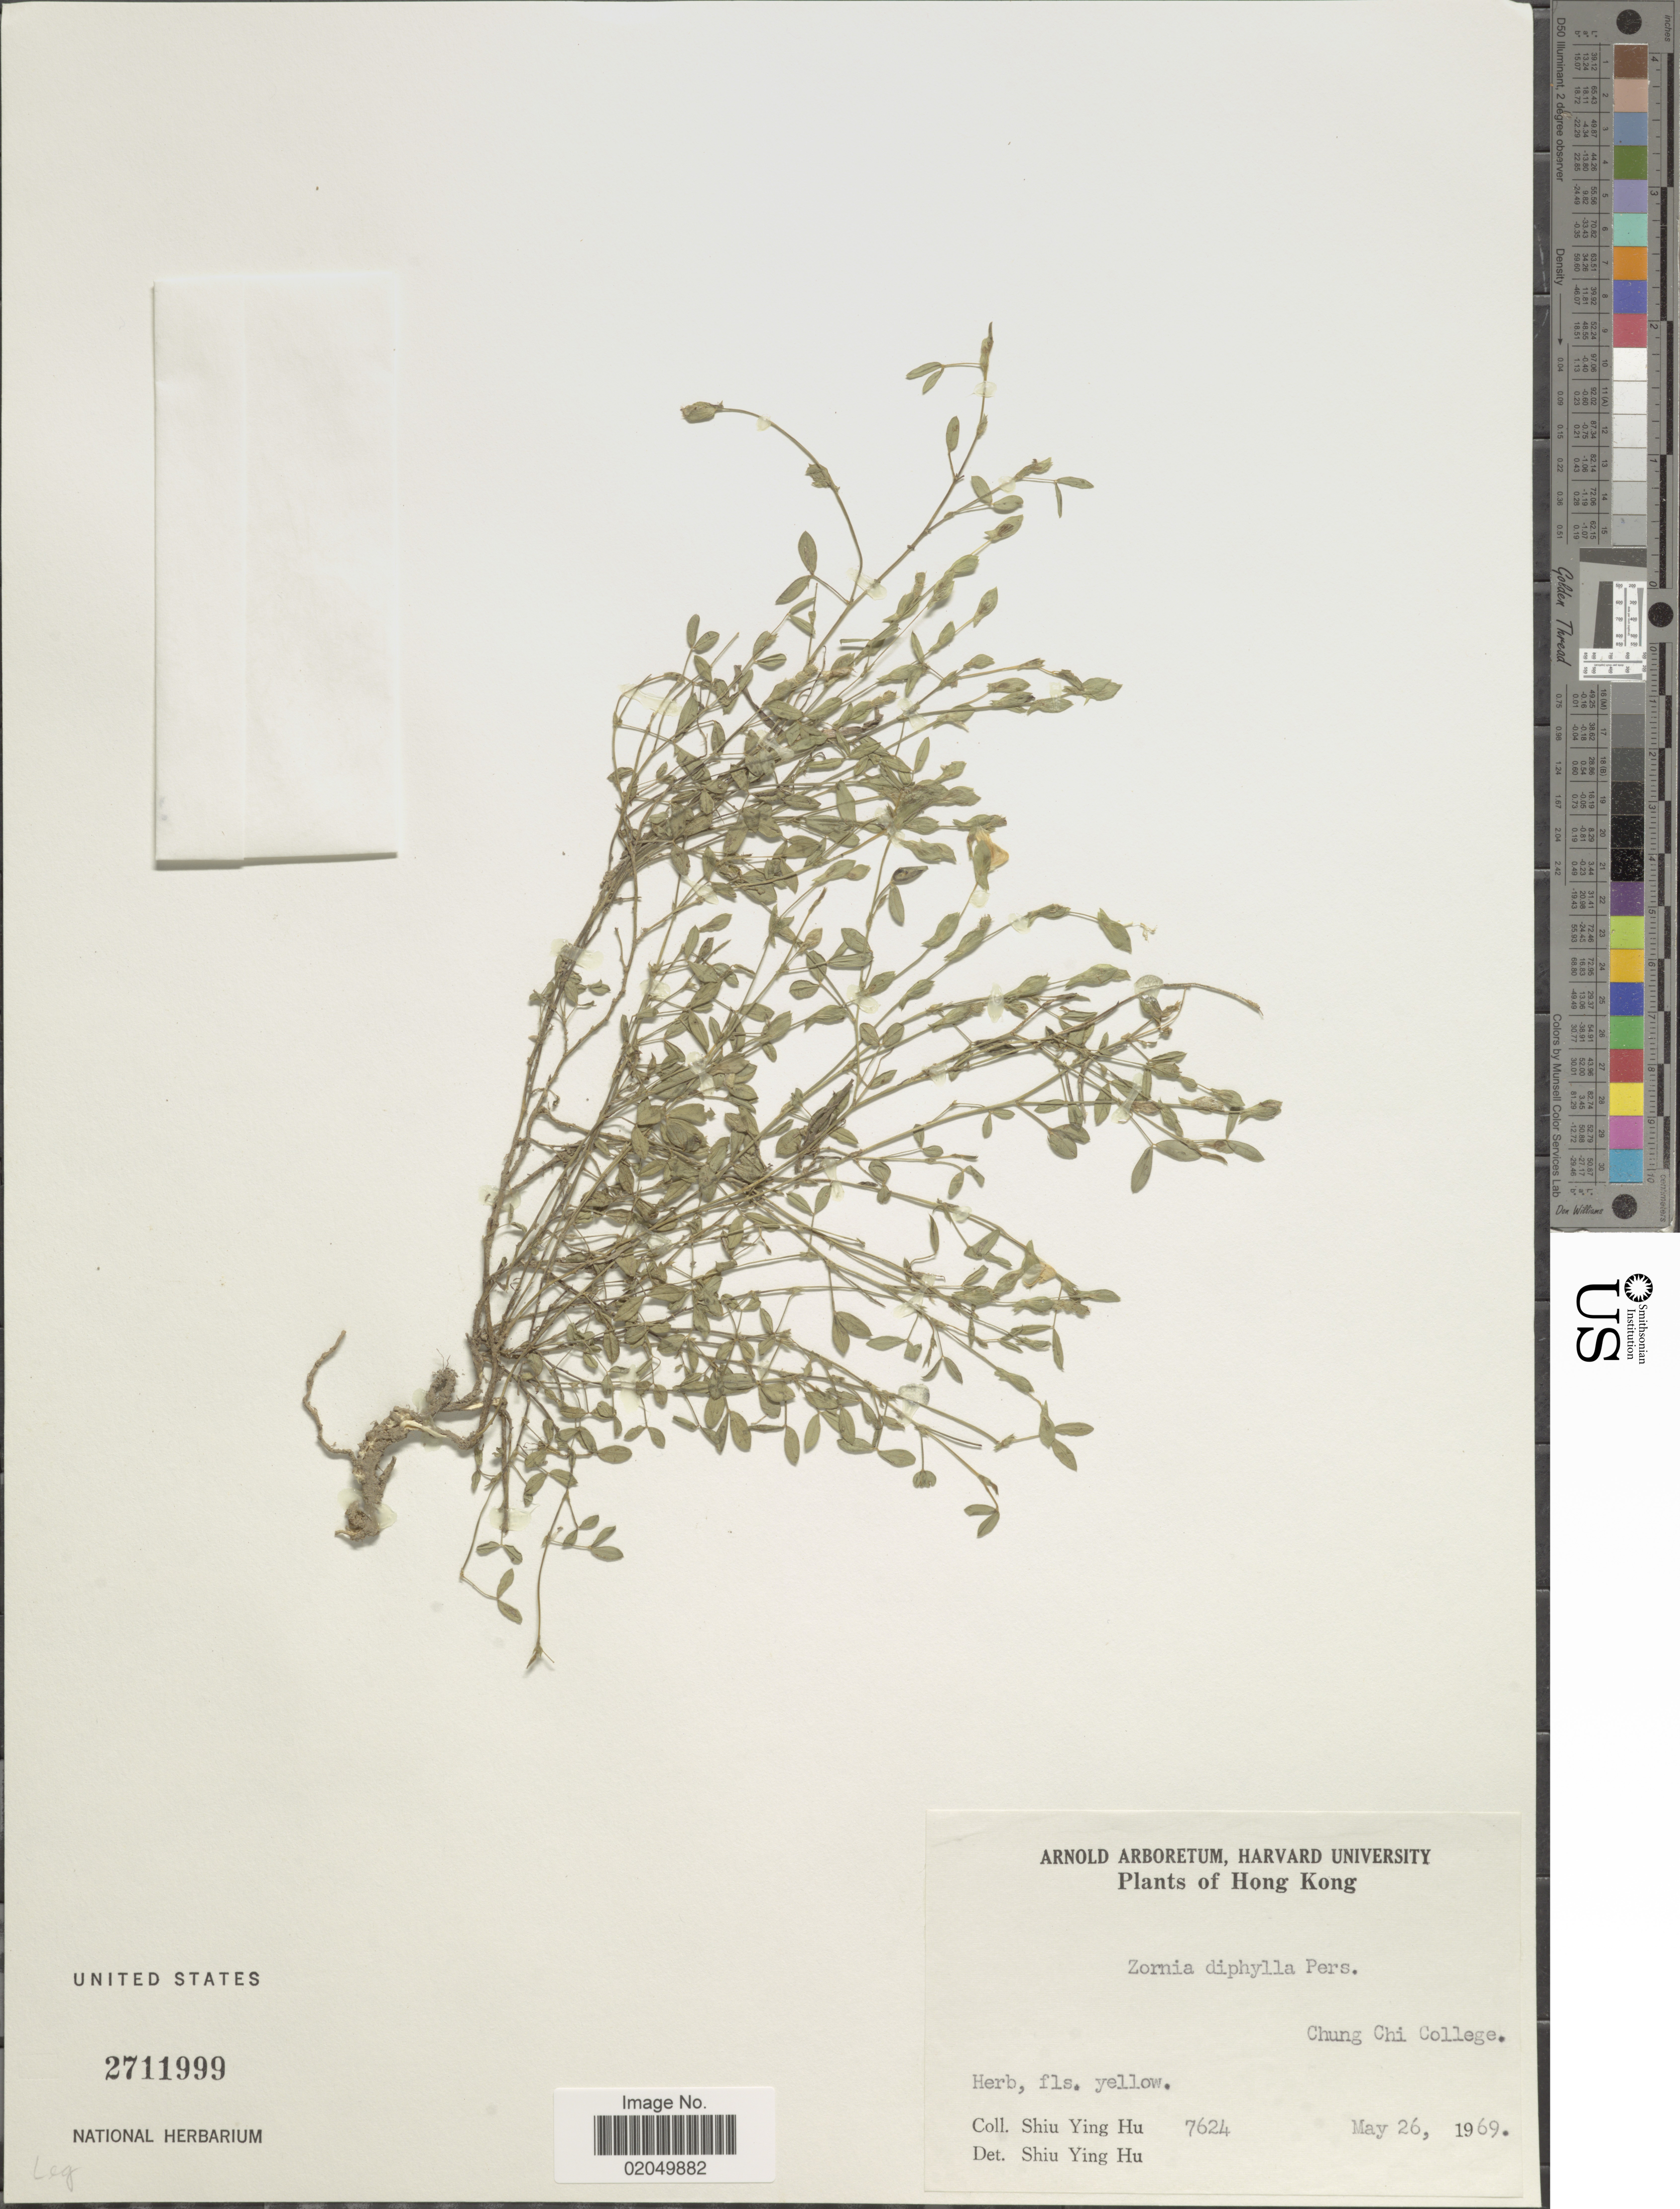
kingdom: Plantae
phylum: Tracheophyta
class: Magnoliopsida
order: Fabales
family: Fabaceae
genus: Zornia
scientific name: Zornia diphylla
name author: (L.) Pers.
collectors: S. Y. Hu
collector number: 7624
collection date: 1969-05-26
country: China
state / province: Hong Kong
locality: Chung Chi College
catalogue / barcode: US 2711999